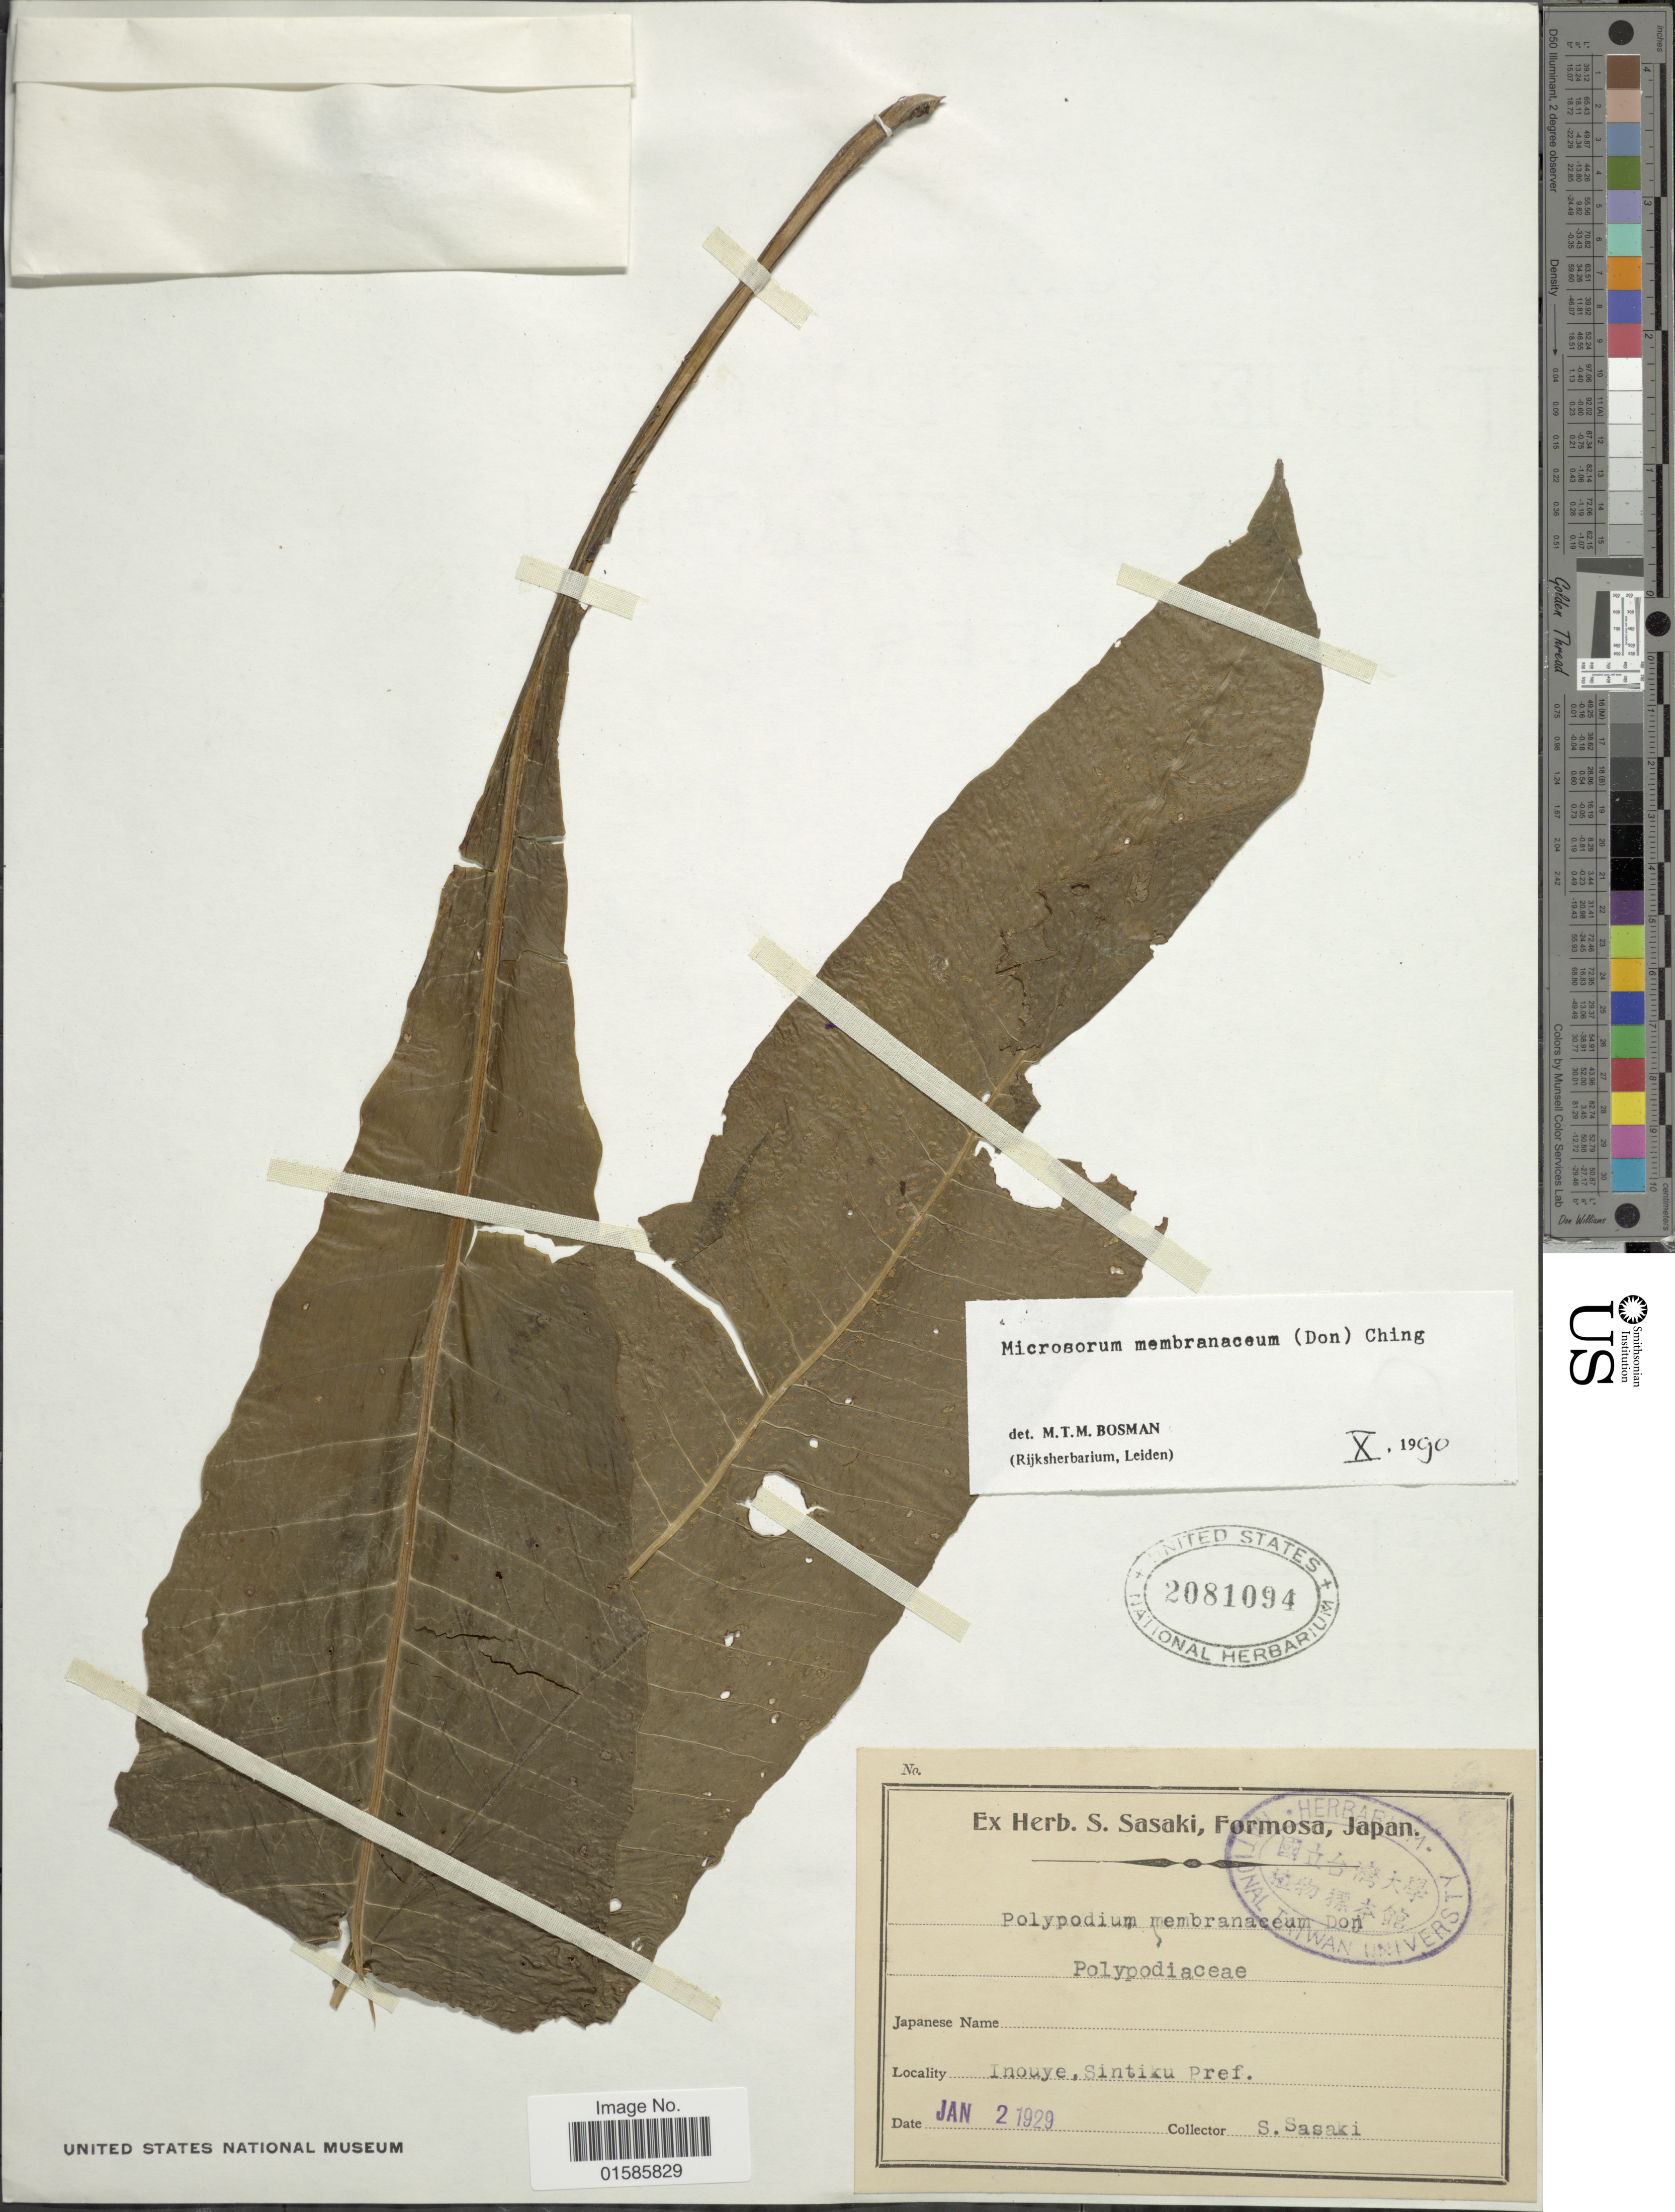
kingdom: Plantae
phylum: Tracheophyta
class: Polypodiopsida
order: Polypodiales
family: Polypodiaceae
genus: Microsorum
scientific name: Microsorum membranaceum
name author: (D. Don) Ching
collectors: S. Sasaki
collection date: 1929-01-02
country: Japan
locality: Inouye, Sintiku Pref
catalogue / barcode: US 2081094